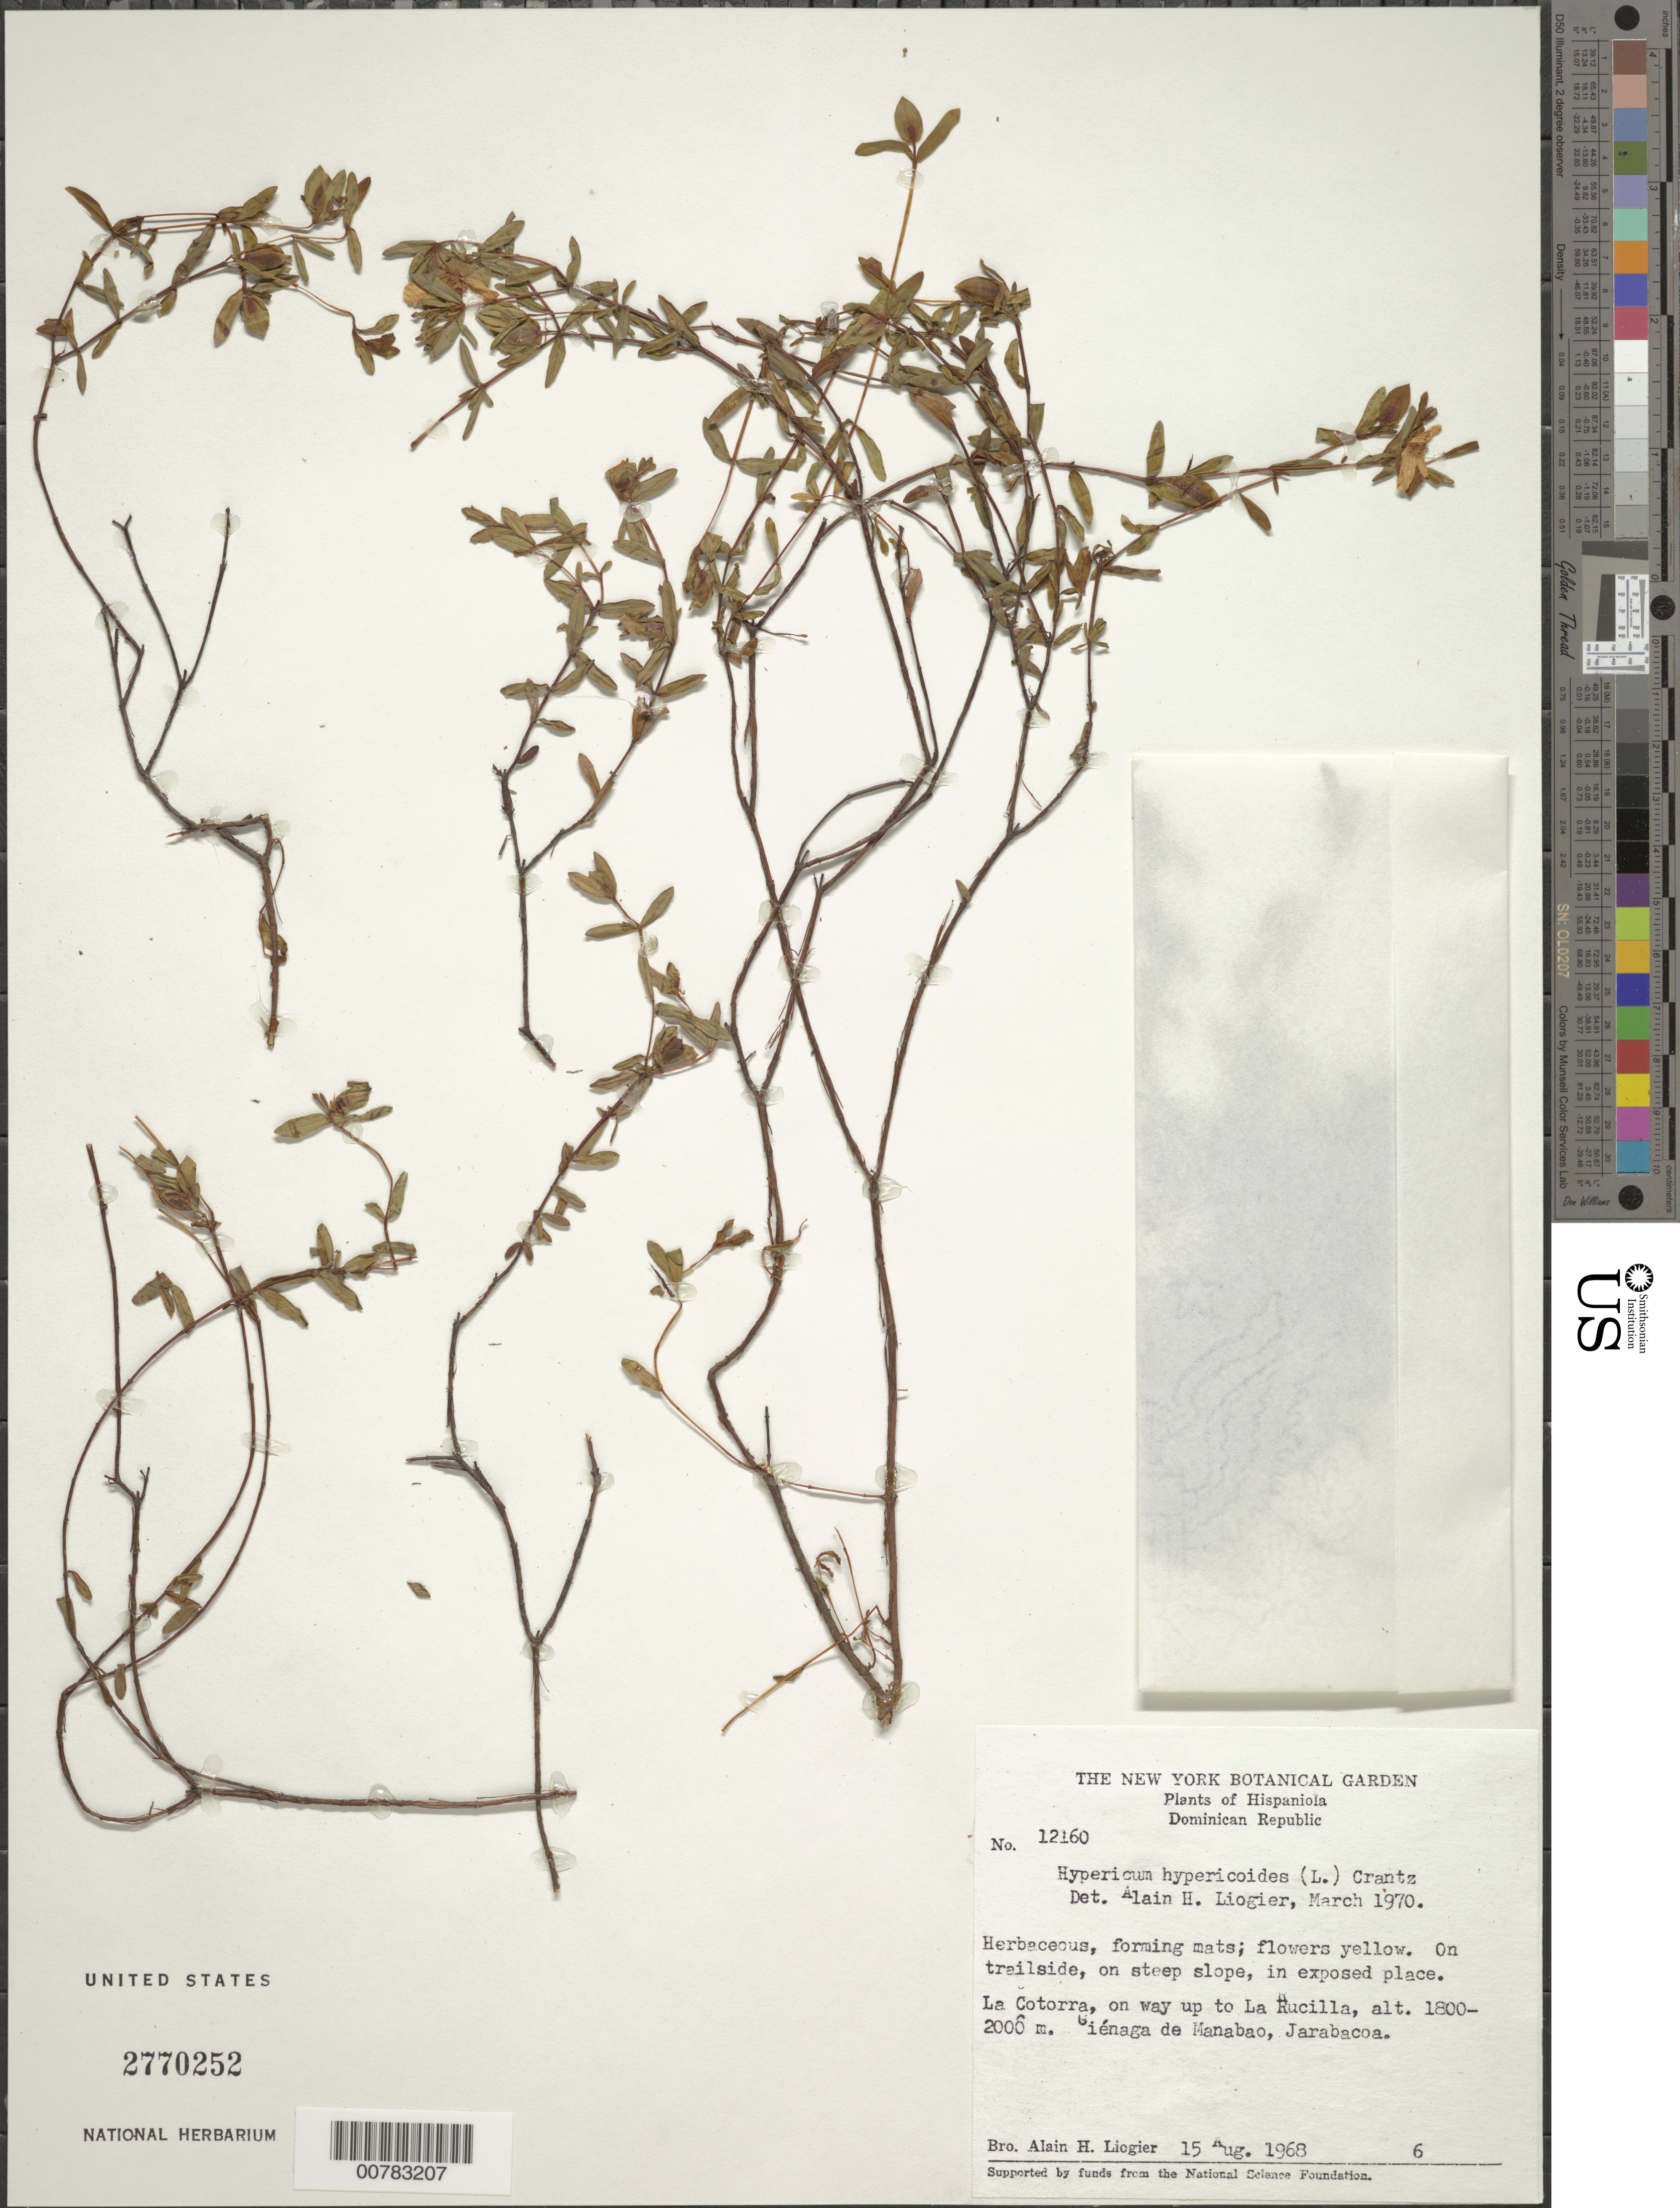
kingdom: Plantae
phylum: Tracheophyta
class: Magnoliopsida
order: Malpighiales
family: Hypericaceae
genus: Hypericum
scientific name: Hypericum hypericoides subsp. prostratum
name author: N. Robson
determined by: Robson, N. K. B.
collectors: A. H. Liogier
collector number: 12160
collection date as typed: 15 Aug 1968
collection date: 1968-08-15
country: Dominican Republic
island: Hispaniola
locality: Jarabacoa, Ciénaga de Manabao, La Cotorra, on way up to La Rucilla.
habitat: On trailside, on steep slope, in exposed place.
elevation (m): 1800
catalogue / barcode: US 2770252